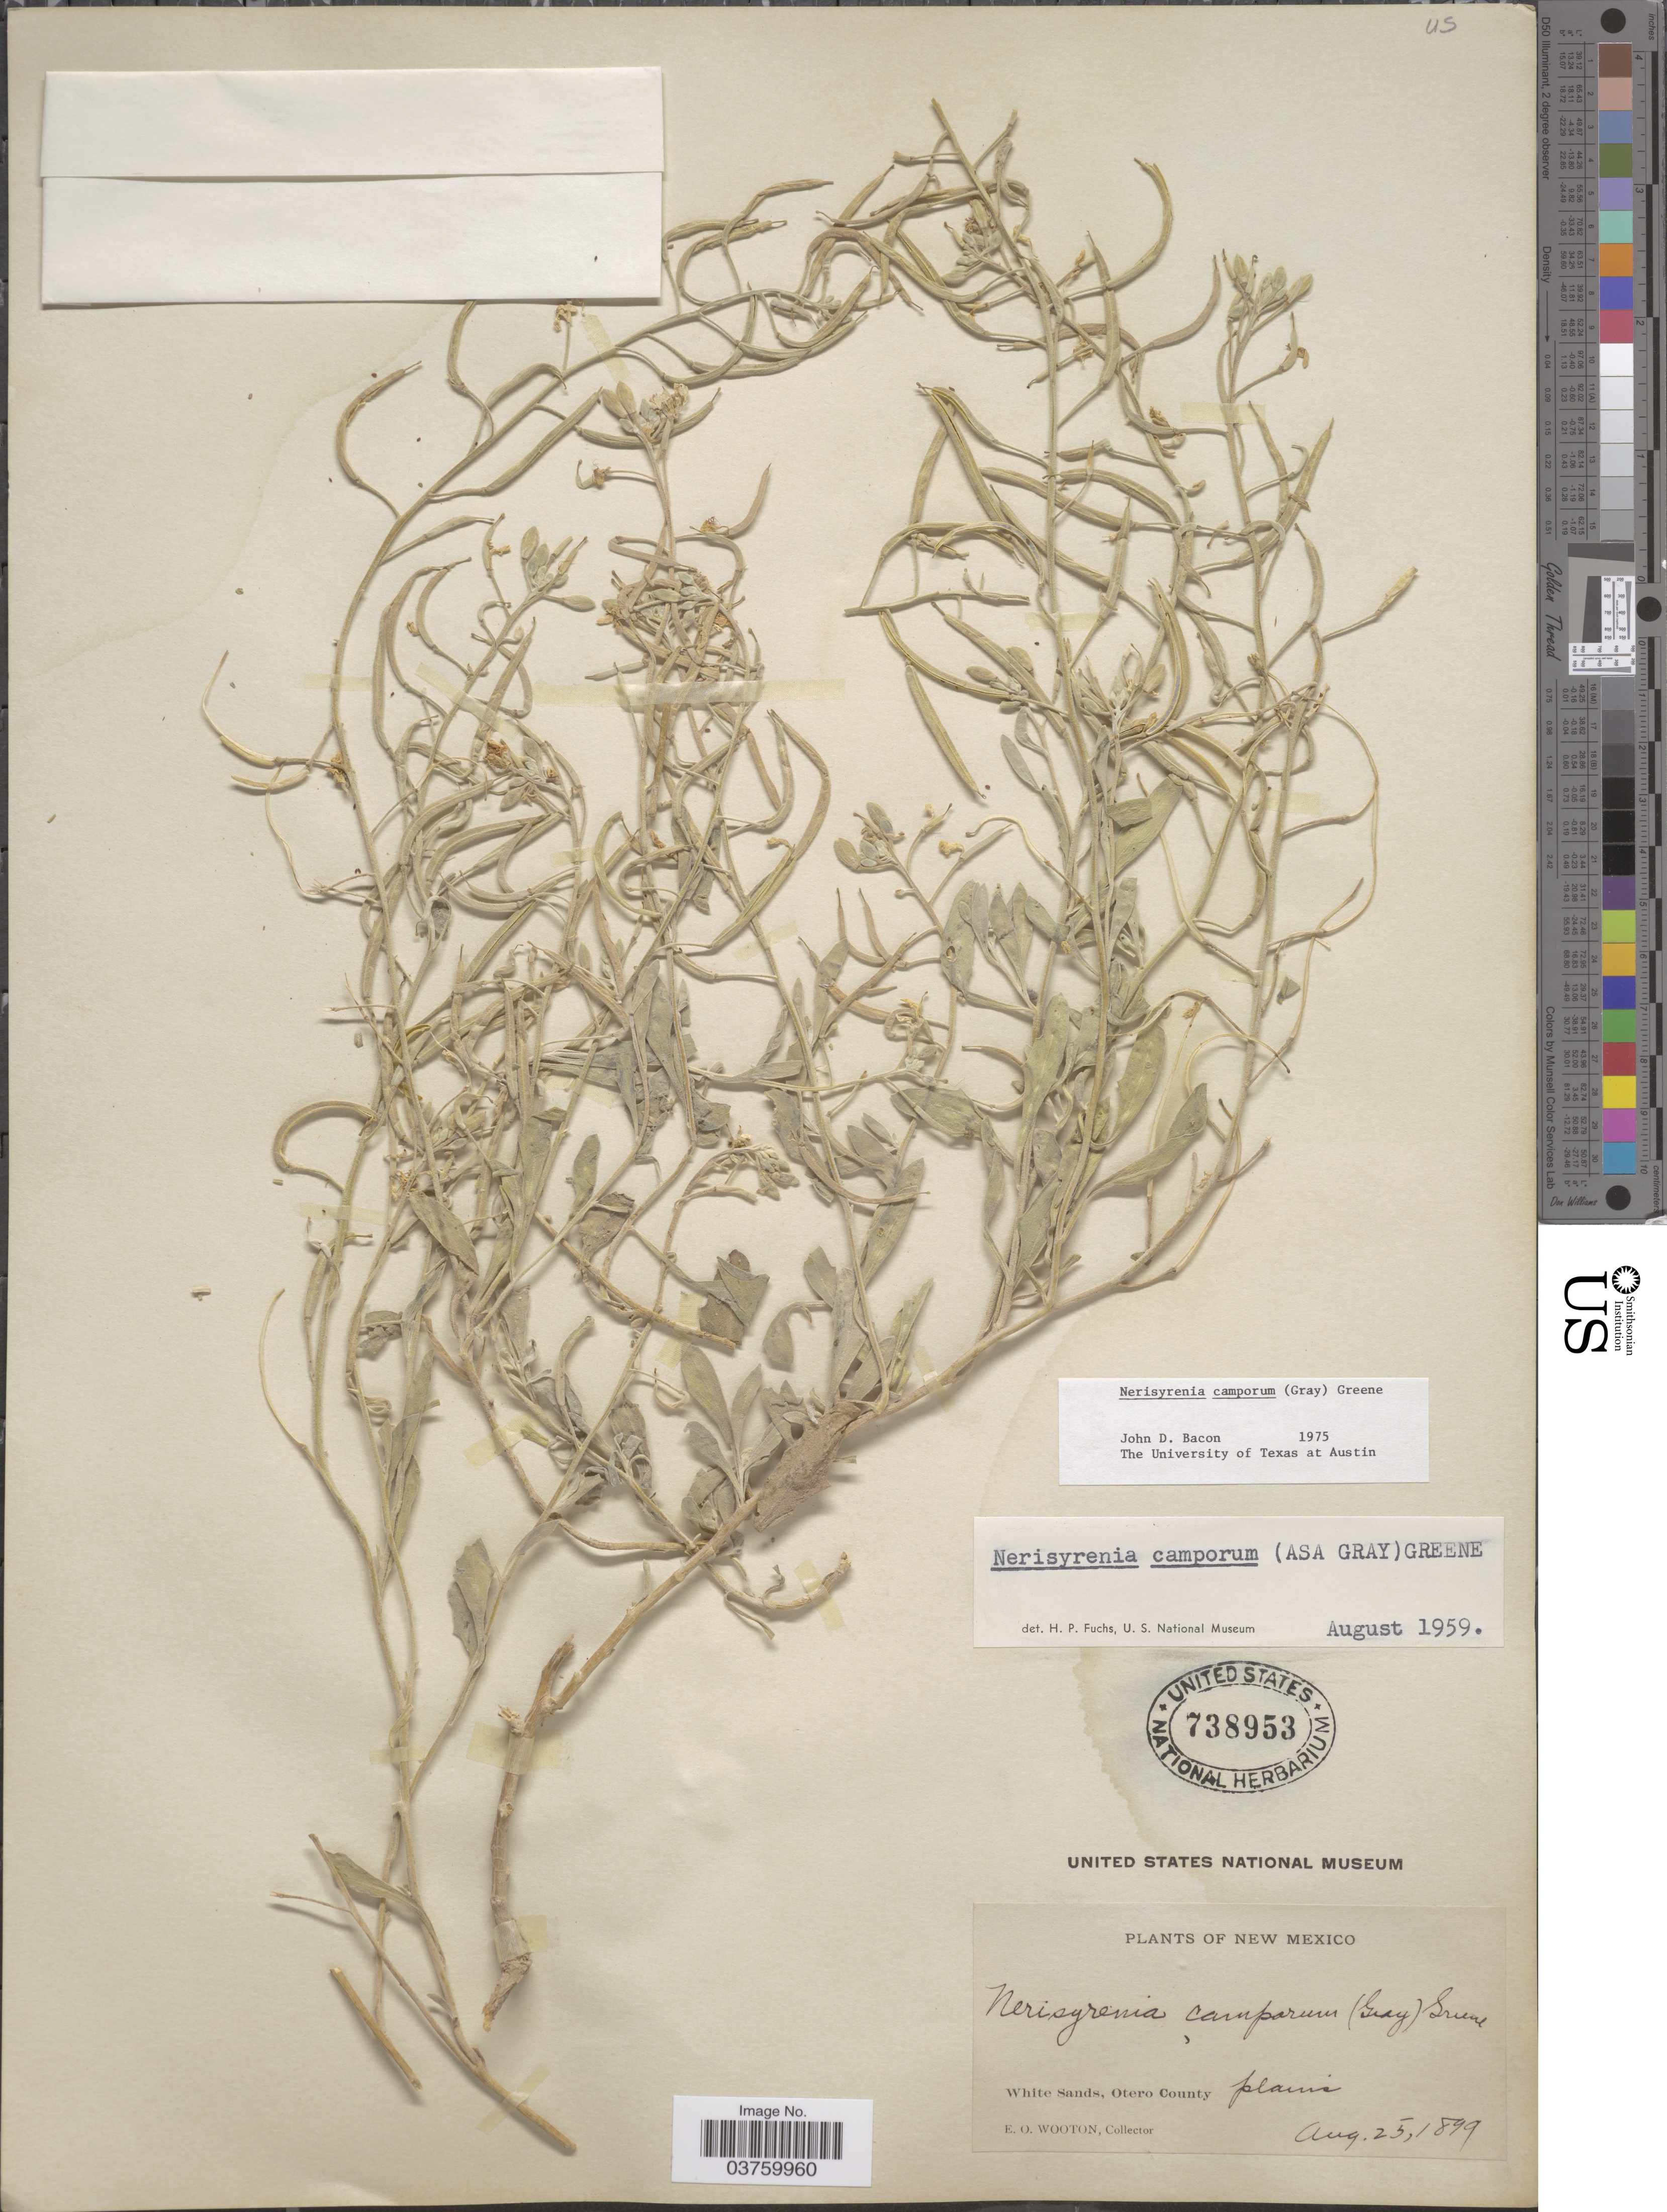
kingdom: Plantae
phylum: Tracheophyta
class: Magnoliopsida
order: Brassicales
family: Brassicaceae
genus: Nerisyrenia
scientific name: Nerisyrenia camporum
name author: (A. Gray) Greene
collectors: E. O. Wooton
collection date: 1899-08-25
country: United States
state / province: New Mexico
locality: White Sands, Otero County.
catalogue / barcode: US 738953